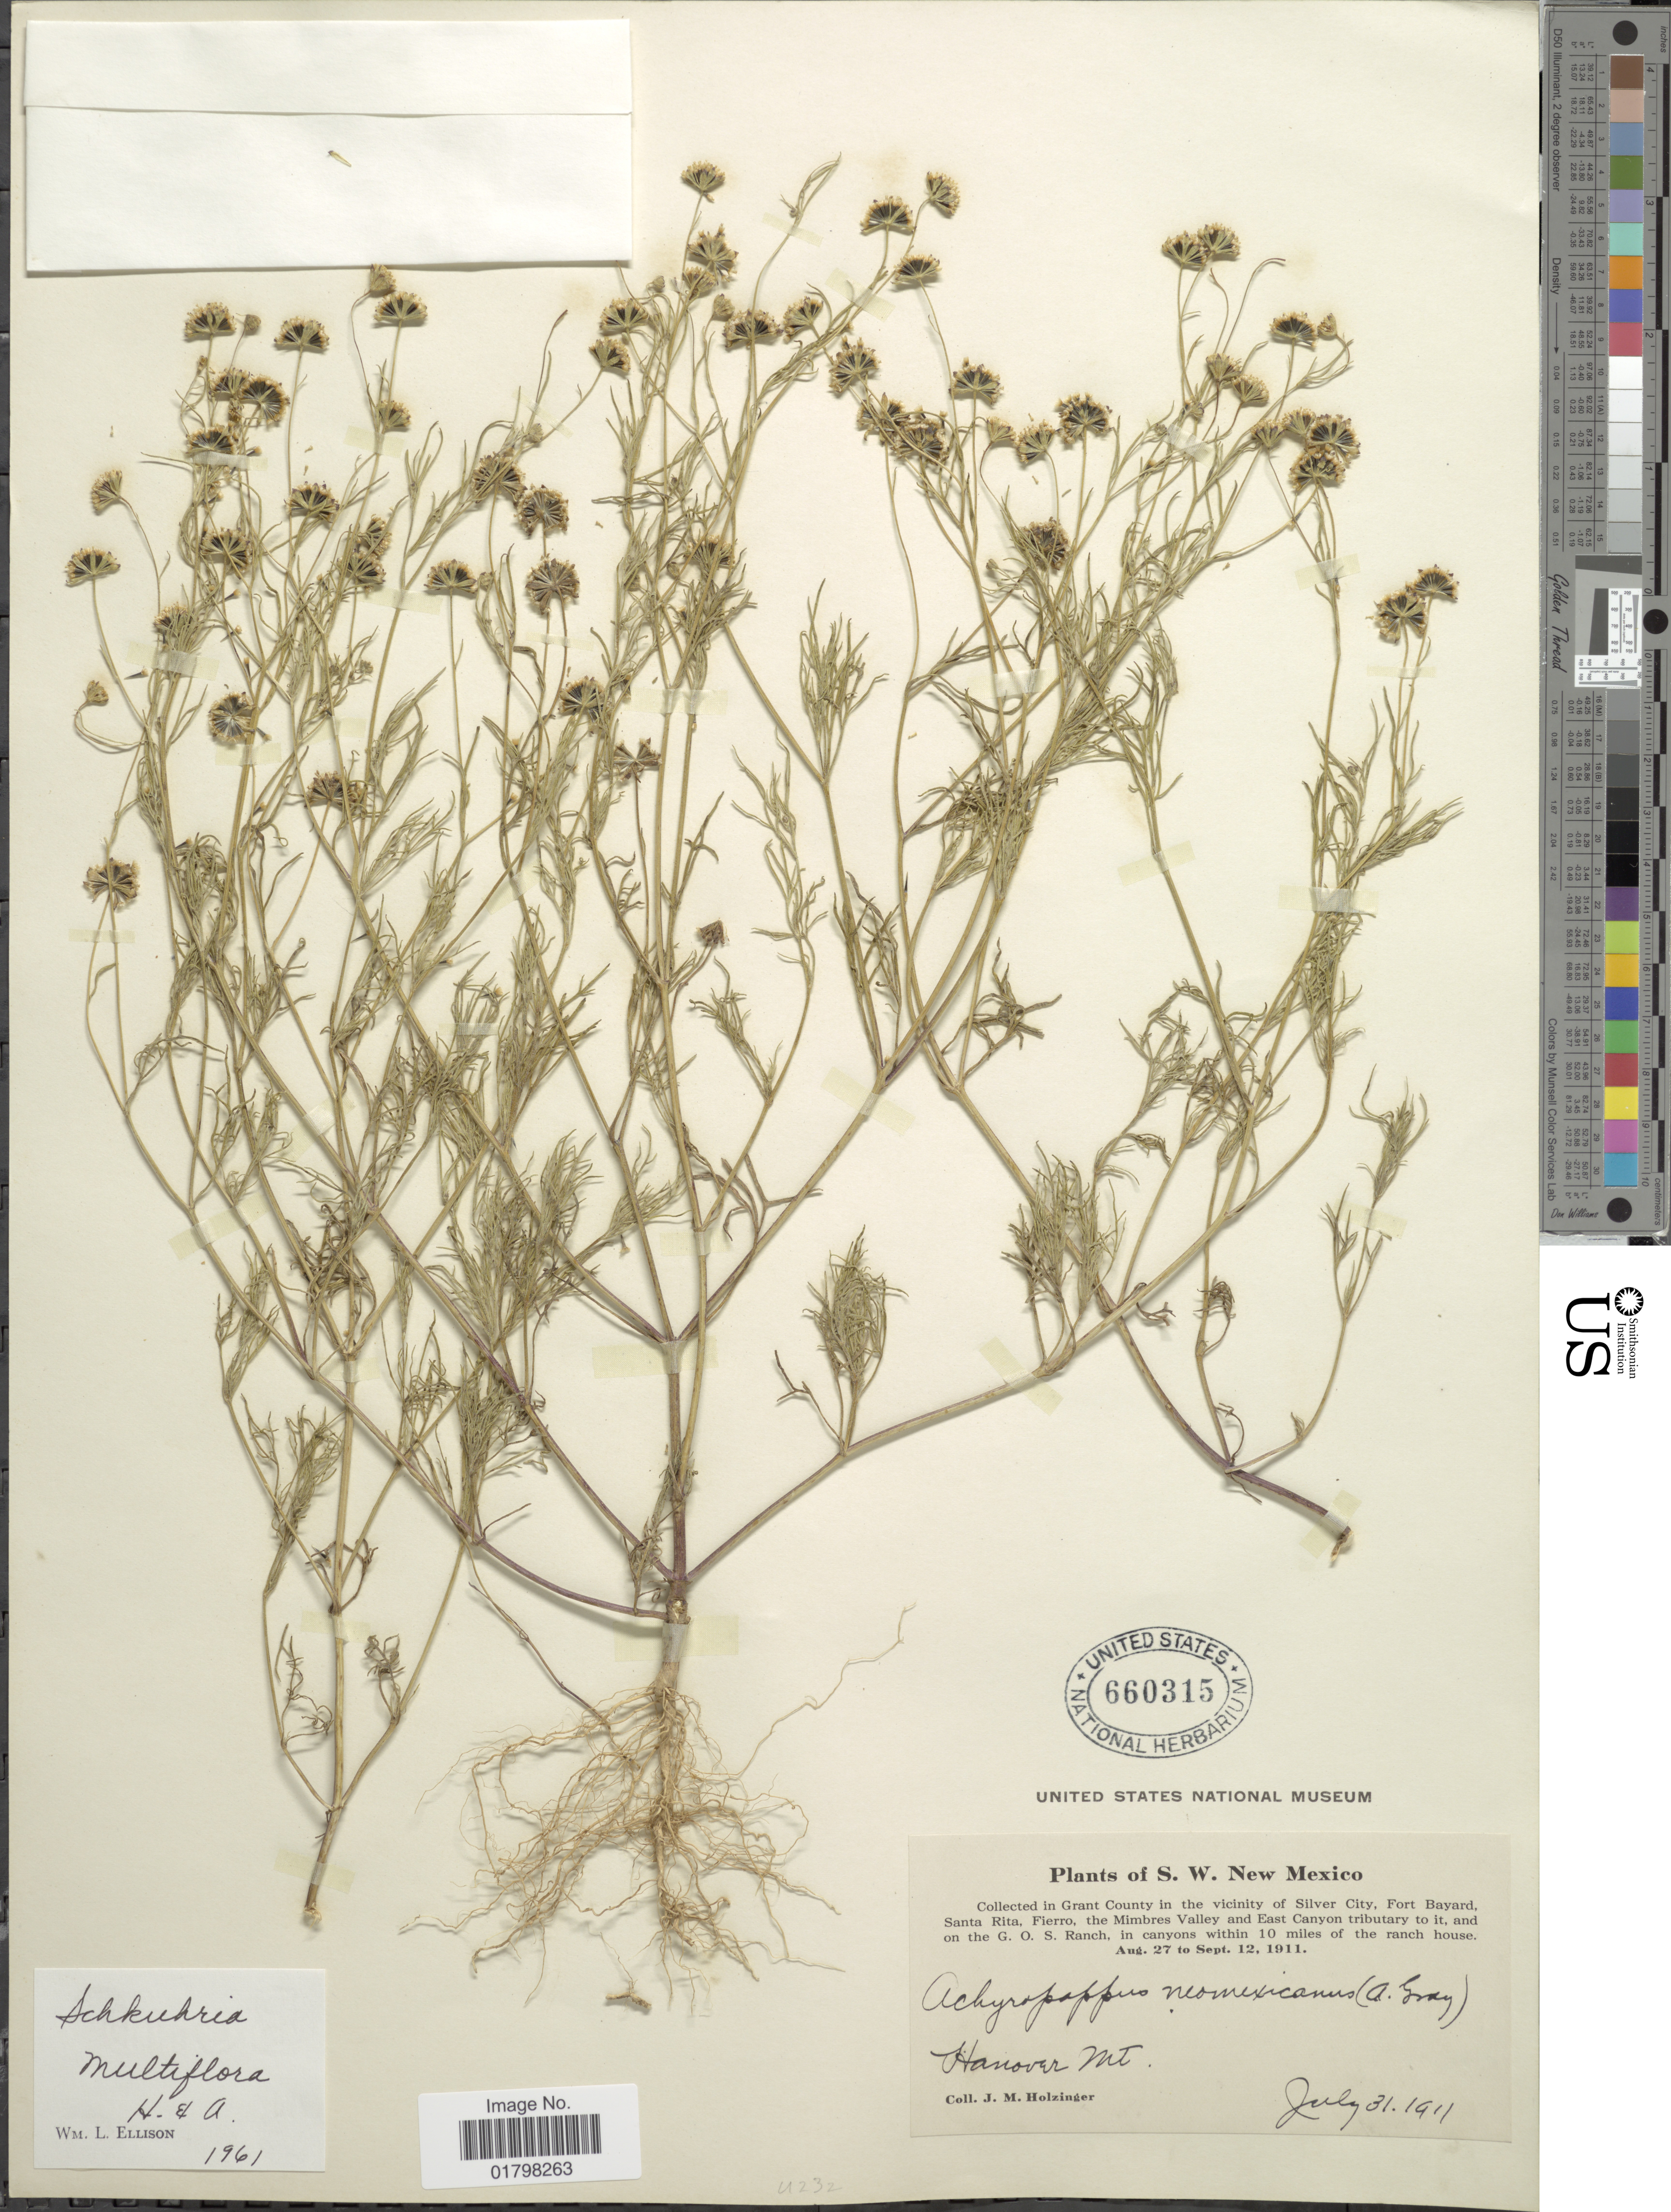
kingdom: Plantae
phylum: Tracheophyta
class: Magnoliopsida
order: Asterales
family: Asteraceae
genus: Schkuhria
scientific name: Schkuhria multiflora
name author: Hook. & Arn.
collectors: J. M. Holzinger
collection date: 1911-07-31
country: United States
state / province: New Mexico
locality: S.W. New Mexico, Grant County in the vicinity of Silver City, Fort Bayard, Santa Rita, Fierro, the Mimbres Valley and East Canyon tributary to it, and the G.O.S. Ranch, in canyons within 10 miles of the ranch house, Hanover Mt.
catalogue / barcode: US 660315